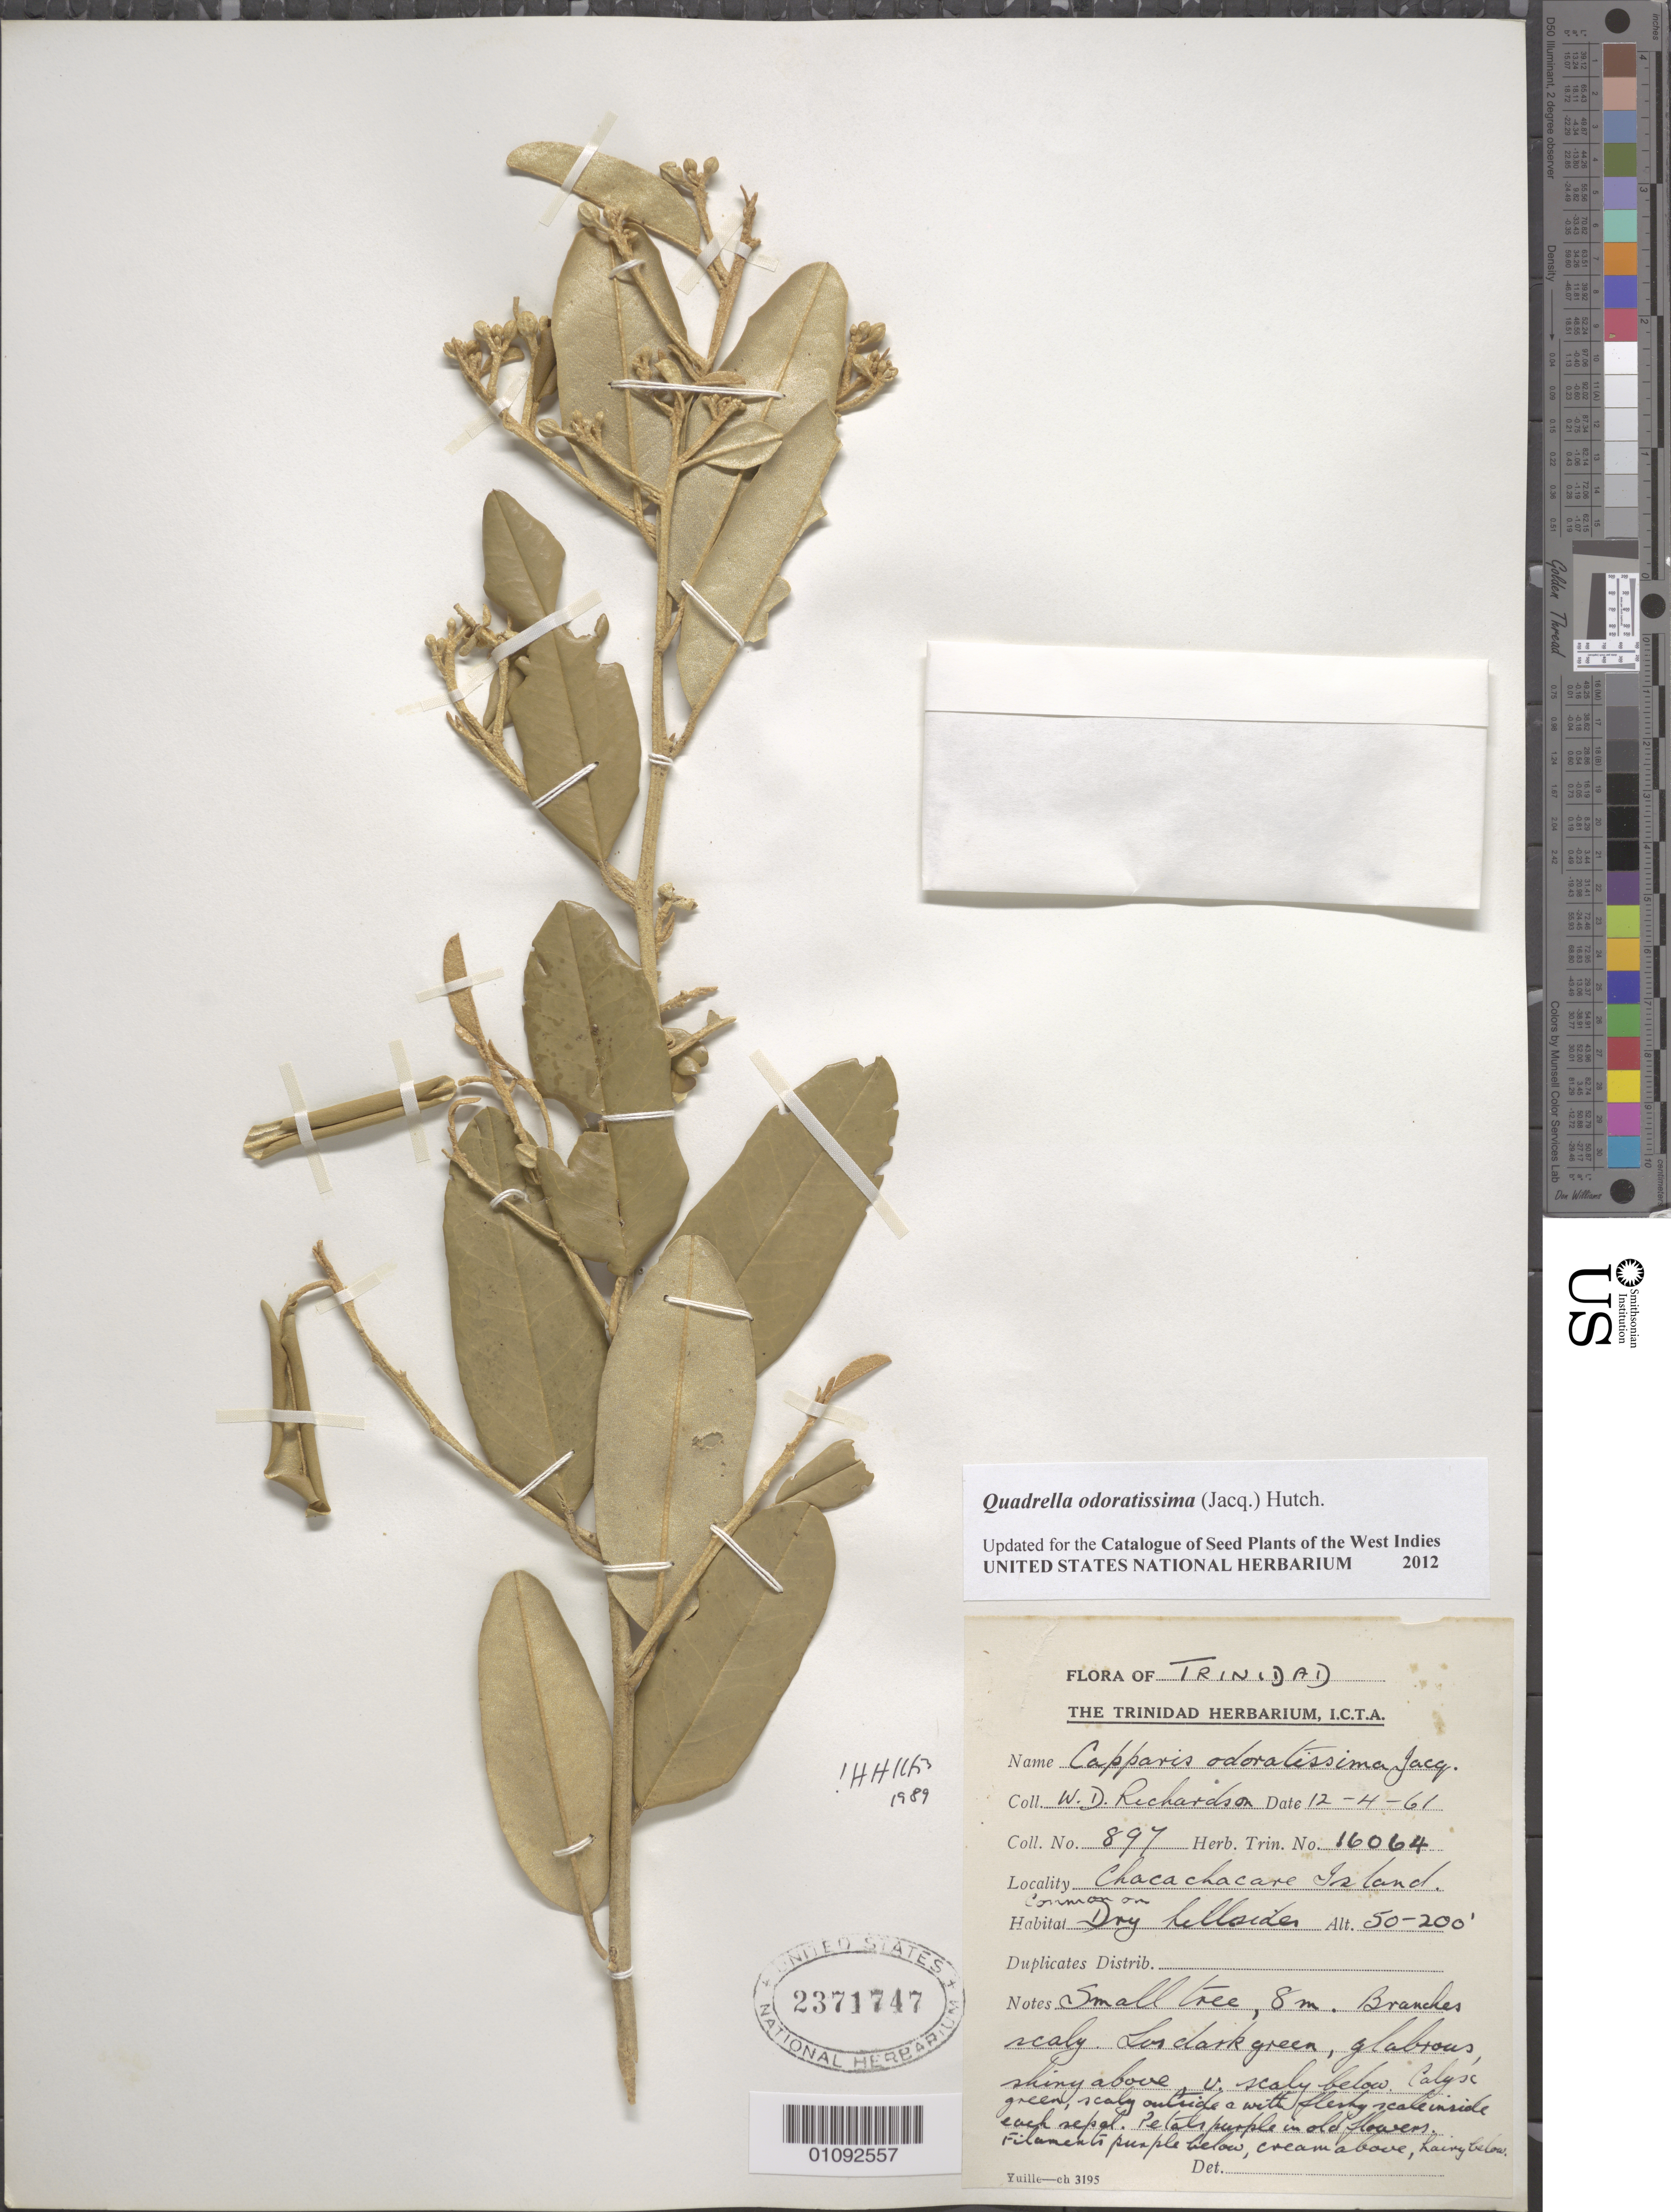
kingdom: Plantae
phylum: Tracheophyta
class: Magnoliopsida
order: Brassicales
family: Capparaceae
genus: Quadrella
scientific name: Quadrella odoratissima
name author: (Jacq.) Hutch.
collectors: W. D. Richardson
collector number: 897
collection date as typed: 12 Apr 1861 or 04 Dec 1861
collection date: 1861-04-12 or 1861-12-04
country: Trinidad and Tobago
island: Chacachacare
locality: Chacachacare Island.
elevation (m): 50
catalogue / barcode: US 2371747